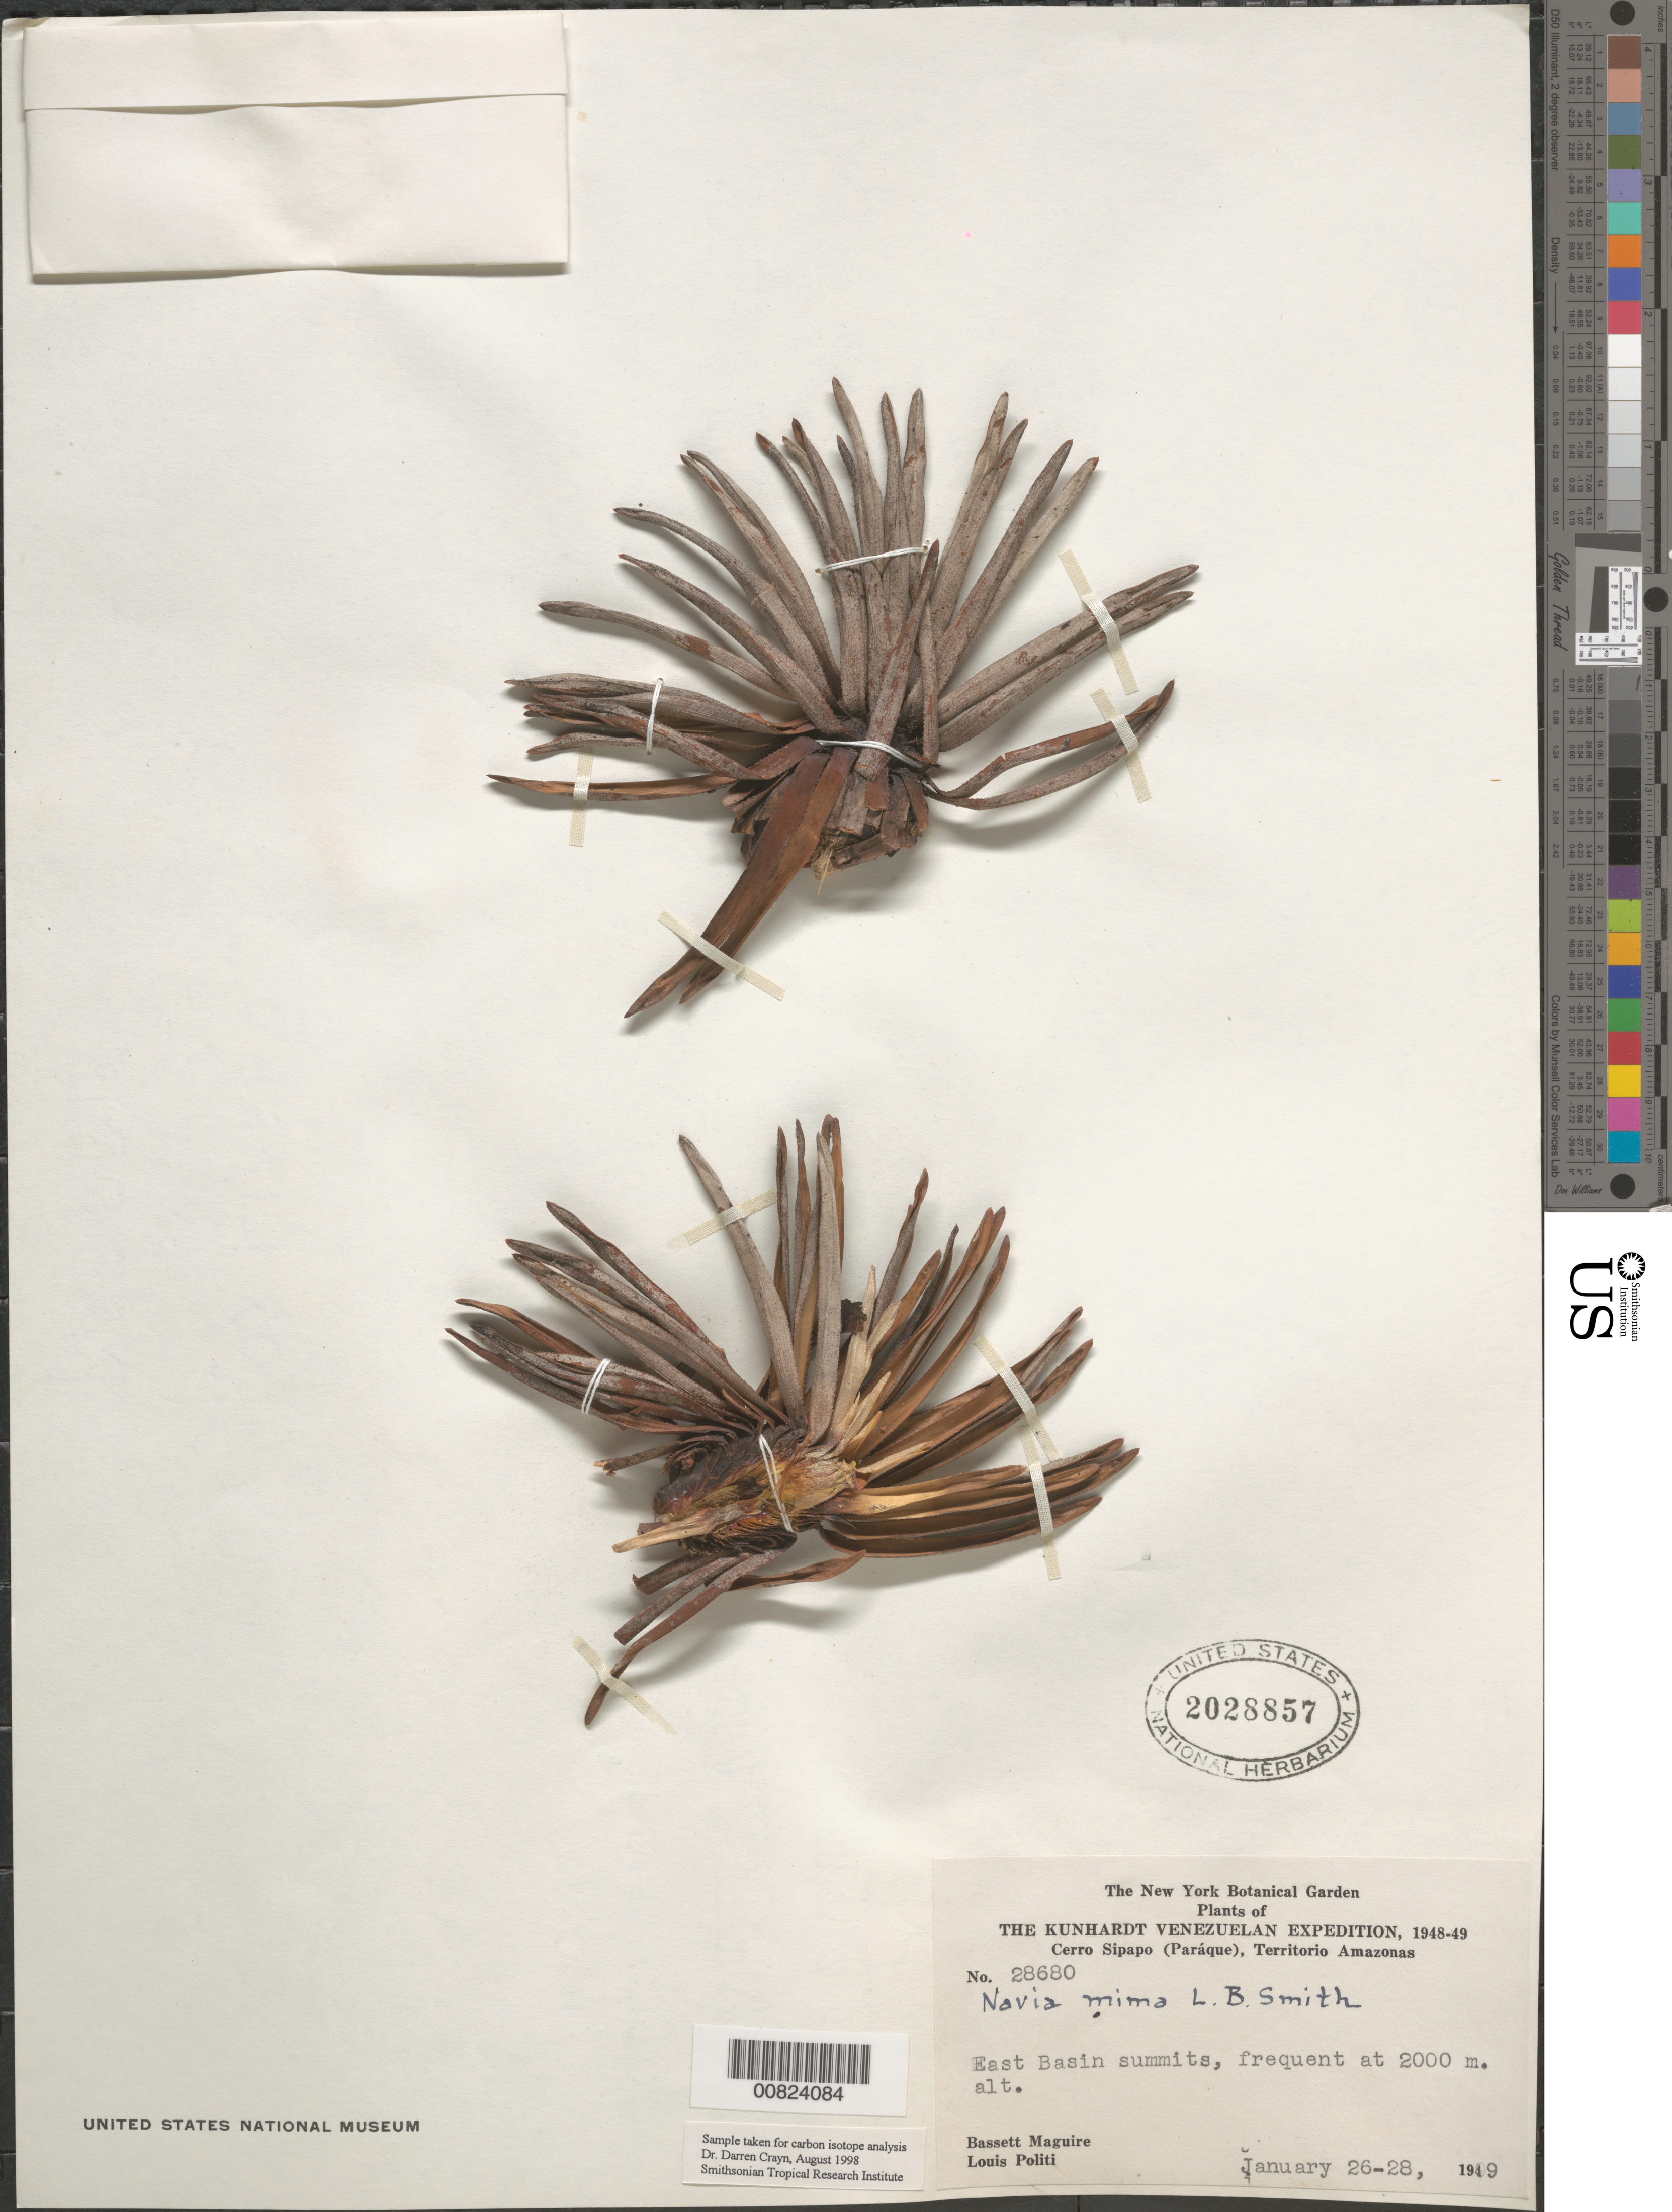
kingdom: Plantae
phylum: Tracheophyta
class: Liliopsida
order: Poales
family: Bromeliaceae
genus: Navia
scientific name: Navia mima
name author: L.B. Sm.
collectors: B. Maguire & L. Politi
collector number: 28680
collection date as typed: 26-Jan-49 to 28-Jan-49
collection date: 1949-01-26/1949-01-28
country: Venezuela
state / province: Amazonas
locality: Cerro Sipapo (Paráque), East Basin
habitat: Summits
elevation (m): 2000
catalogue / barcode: US 2028857